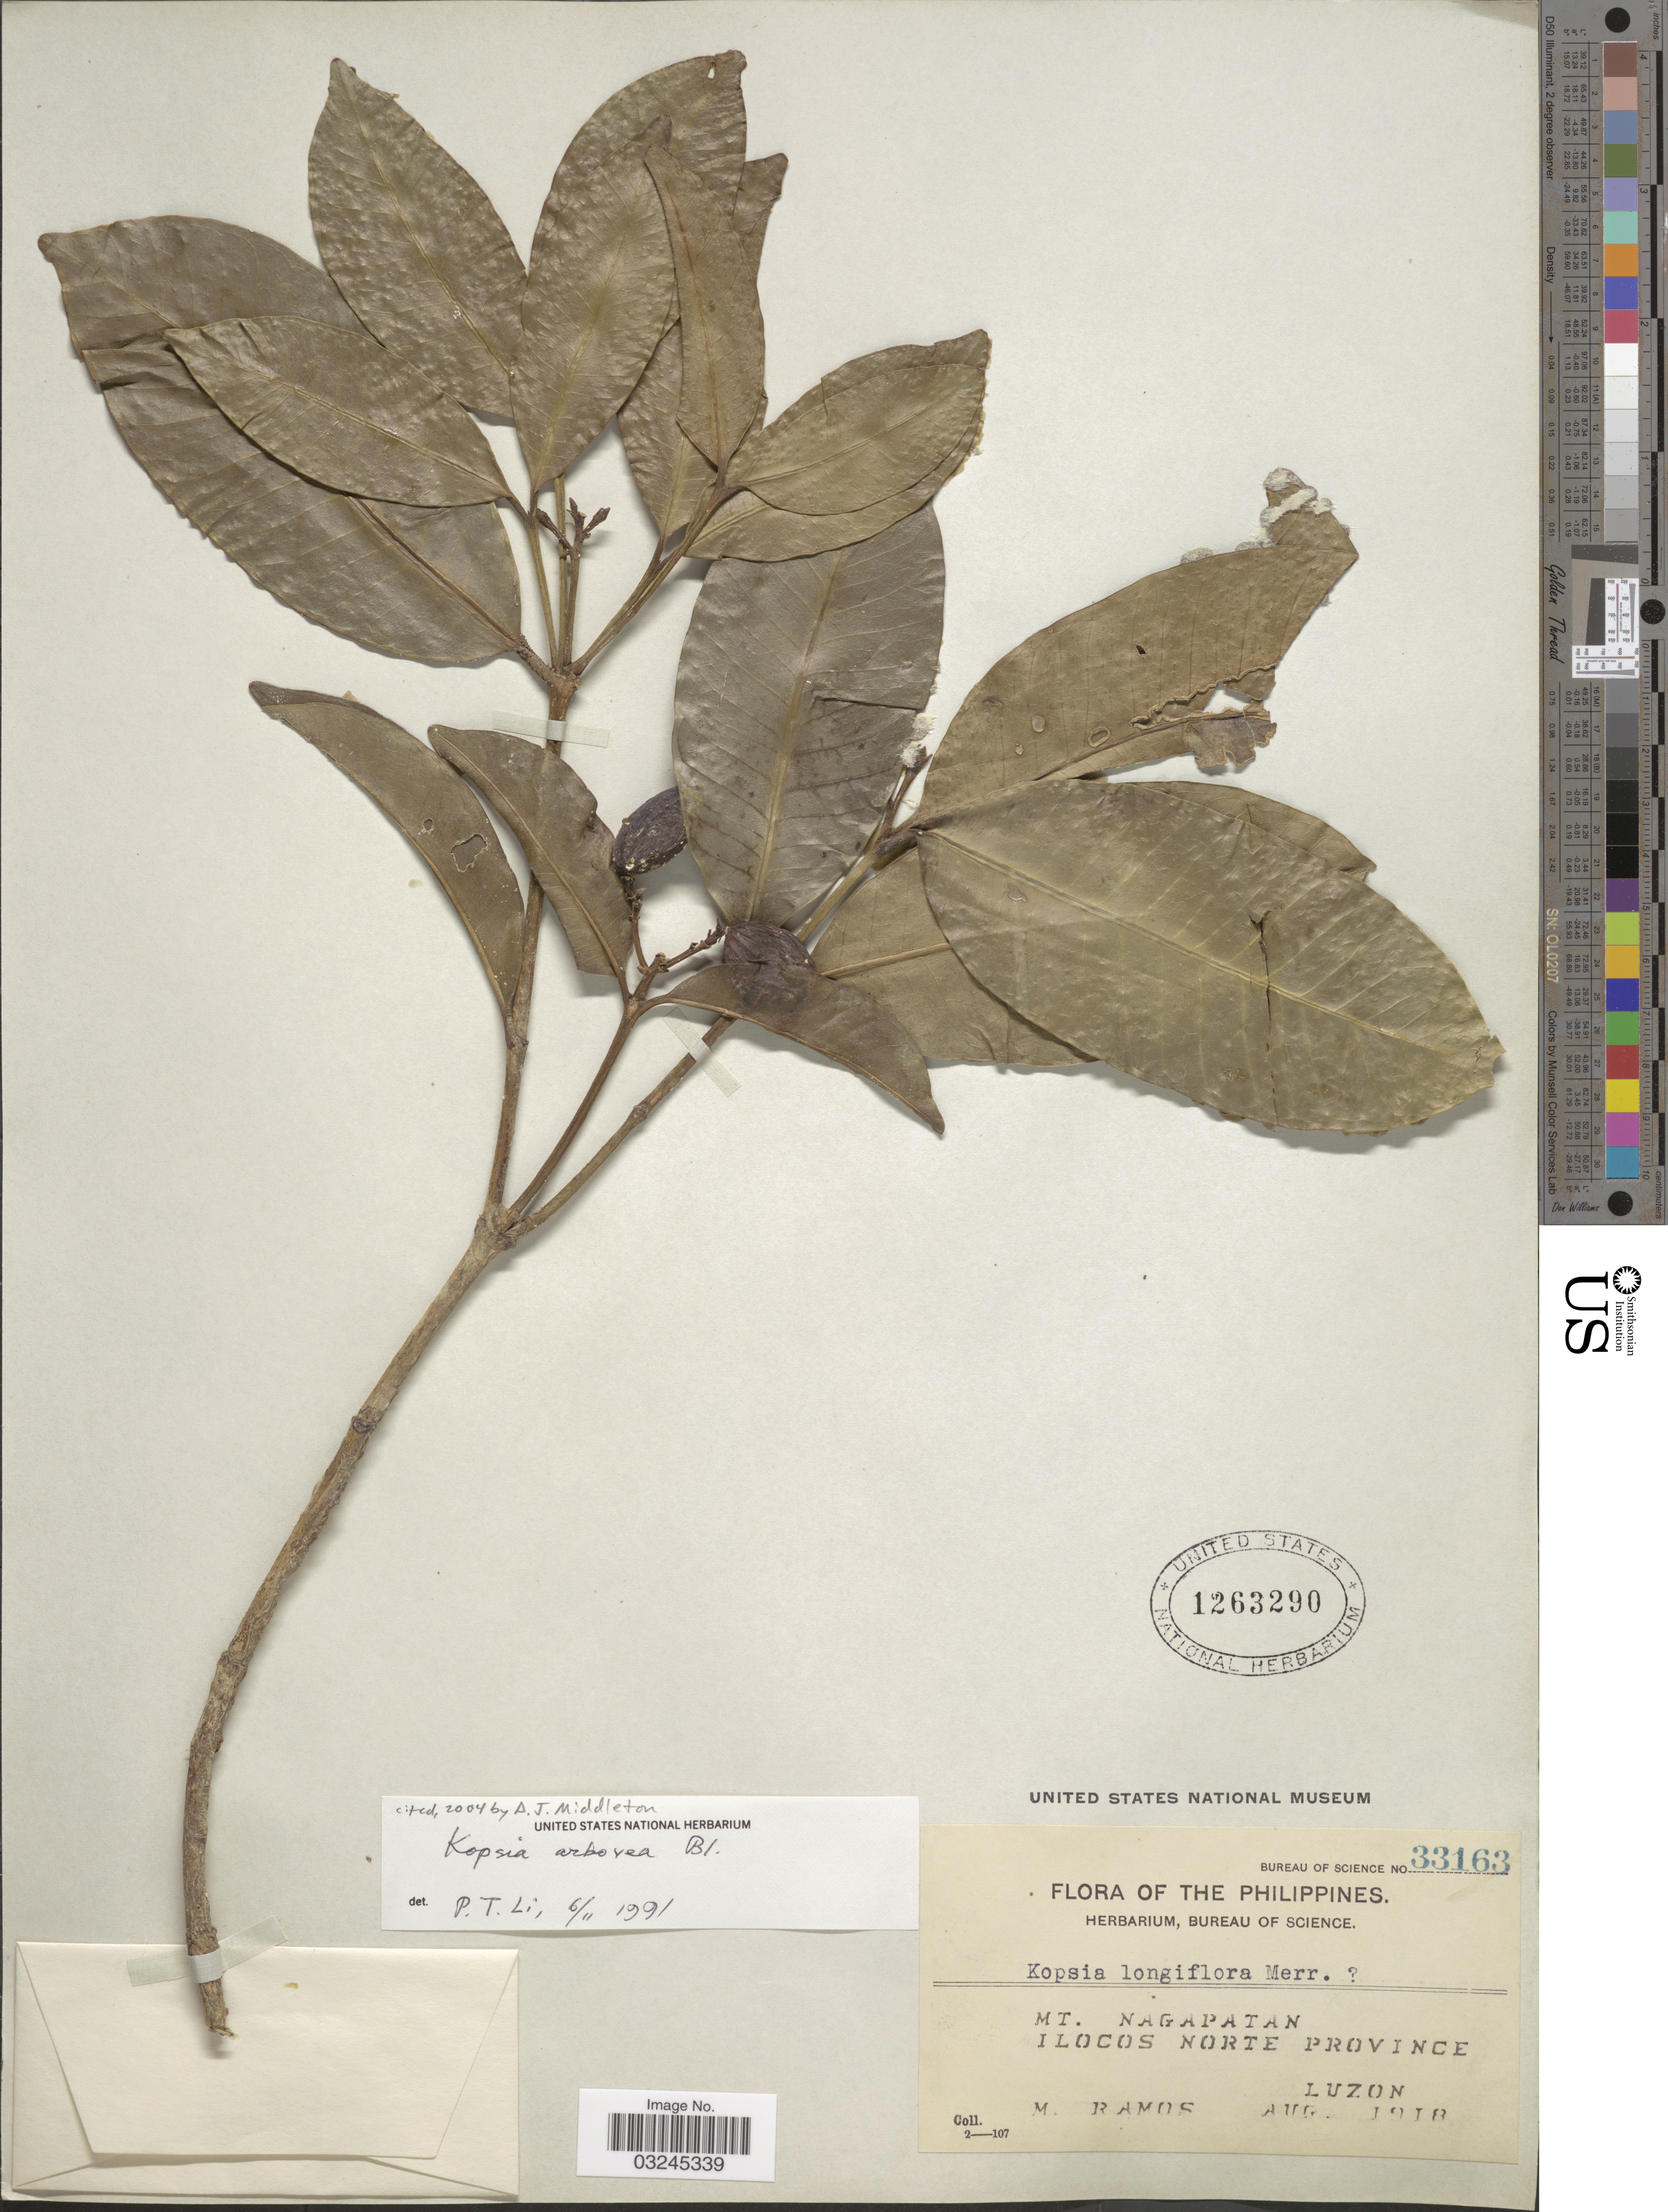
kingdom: Plantae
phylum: Tracheophyta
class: Magnoliopsida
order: Gentianales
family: Apocynaceae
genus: Kopsia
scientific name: Kopsia arborea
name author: Blume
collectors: M. Ramos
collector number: Bureau of Science 33163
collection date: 1918-08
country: Philippines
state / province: Ilocos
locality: Mt. Nagapatan. Ilocos Norte Province. Luzon.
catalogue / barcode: US 1263290